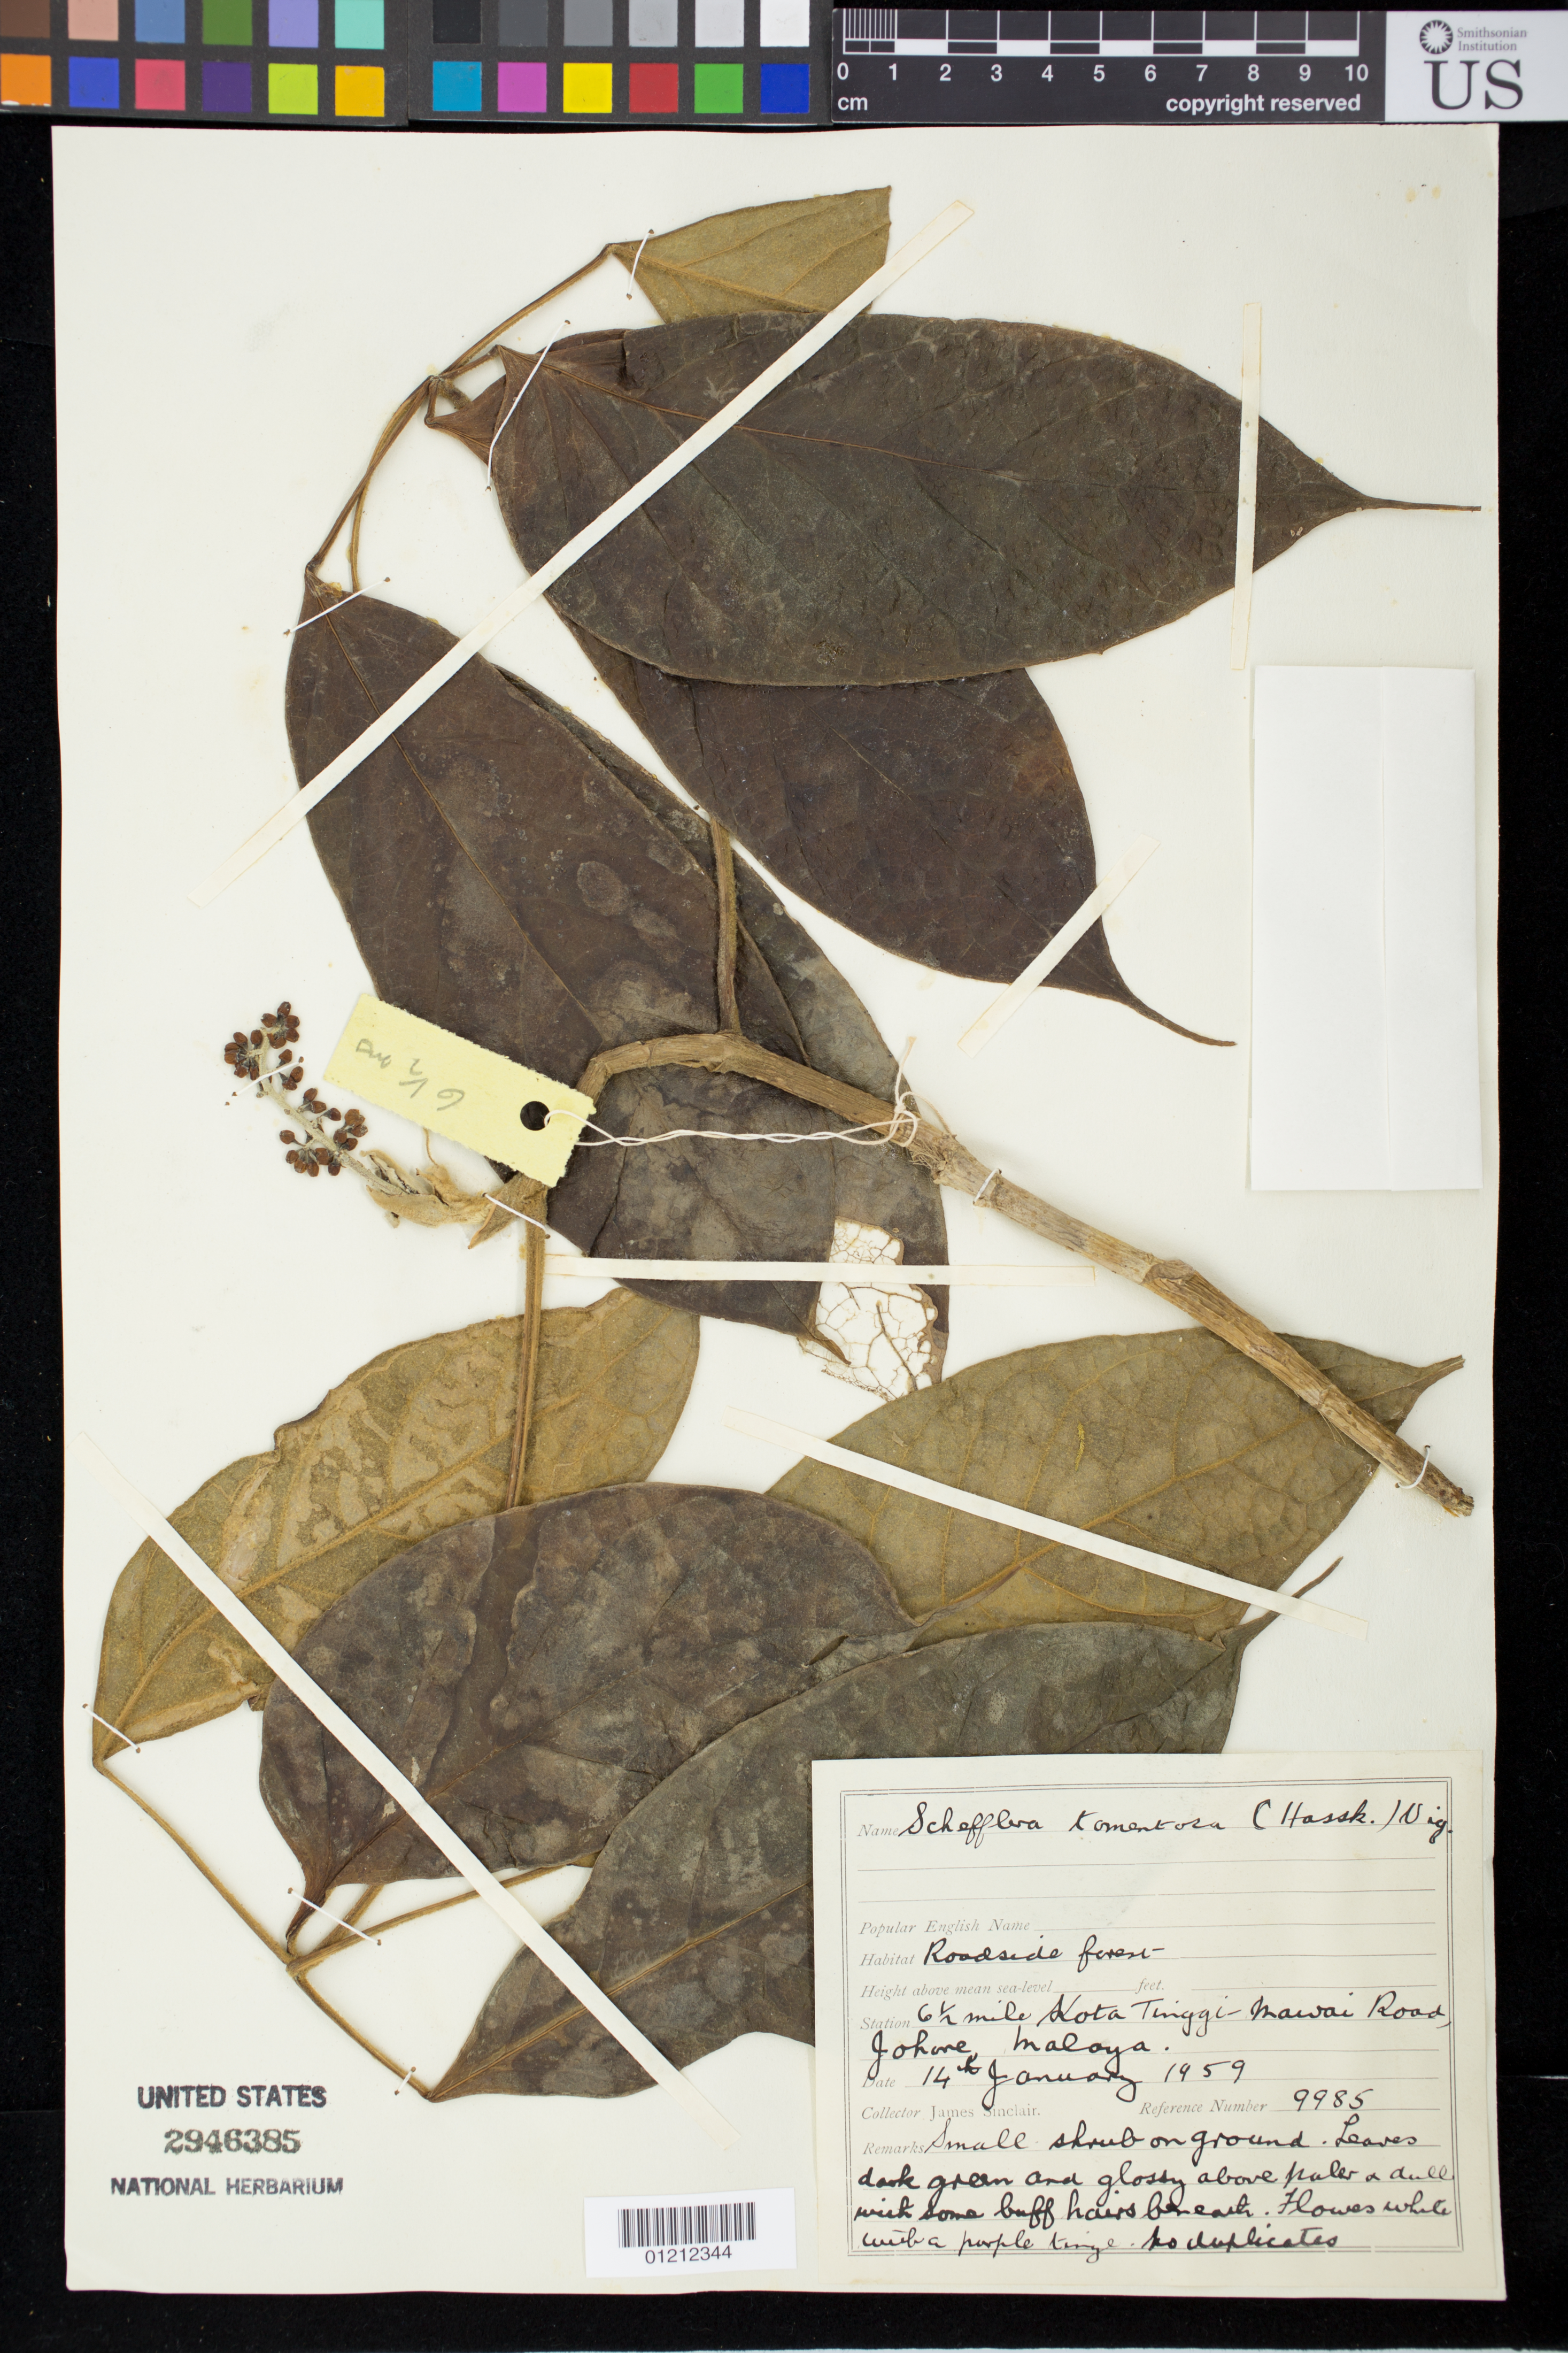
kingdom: Plantae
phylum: Tracheophyta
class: Magnoliopsida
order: Apiales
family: Araliaceae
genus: Schefflera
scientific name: Schefflera tenuis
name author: H.L. Li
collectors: J. Sinclair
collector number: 9985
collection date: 1959-01-14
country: Malaysia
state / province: Johor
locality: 6 1/2 mile Kota Tinggi-Mawai Road, Johore, Malaya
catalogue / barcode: US 2946385